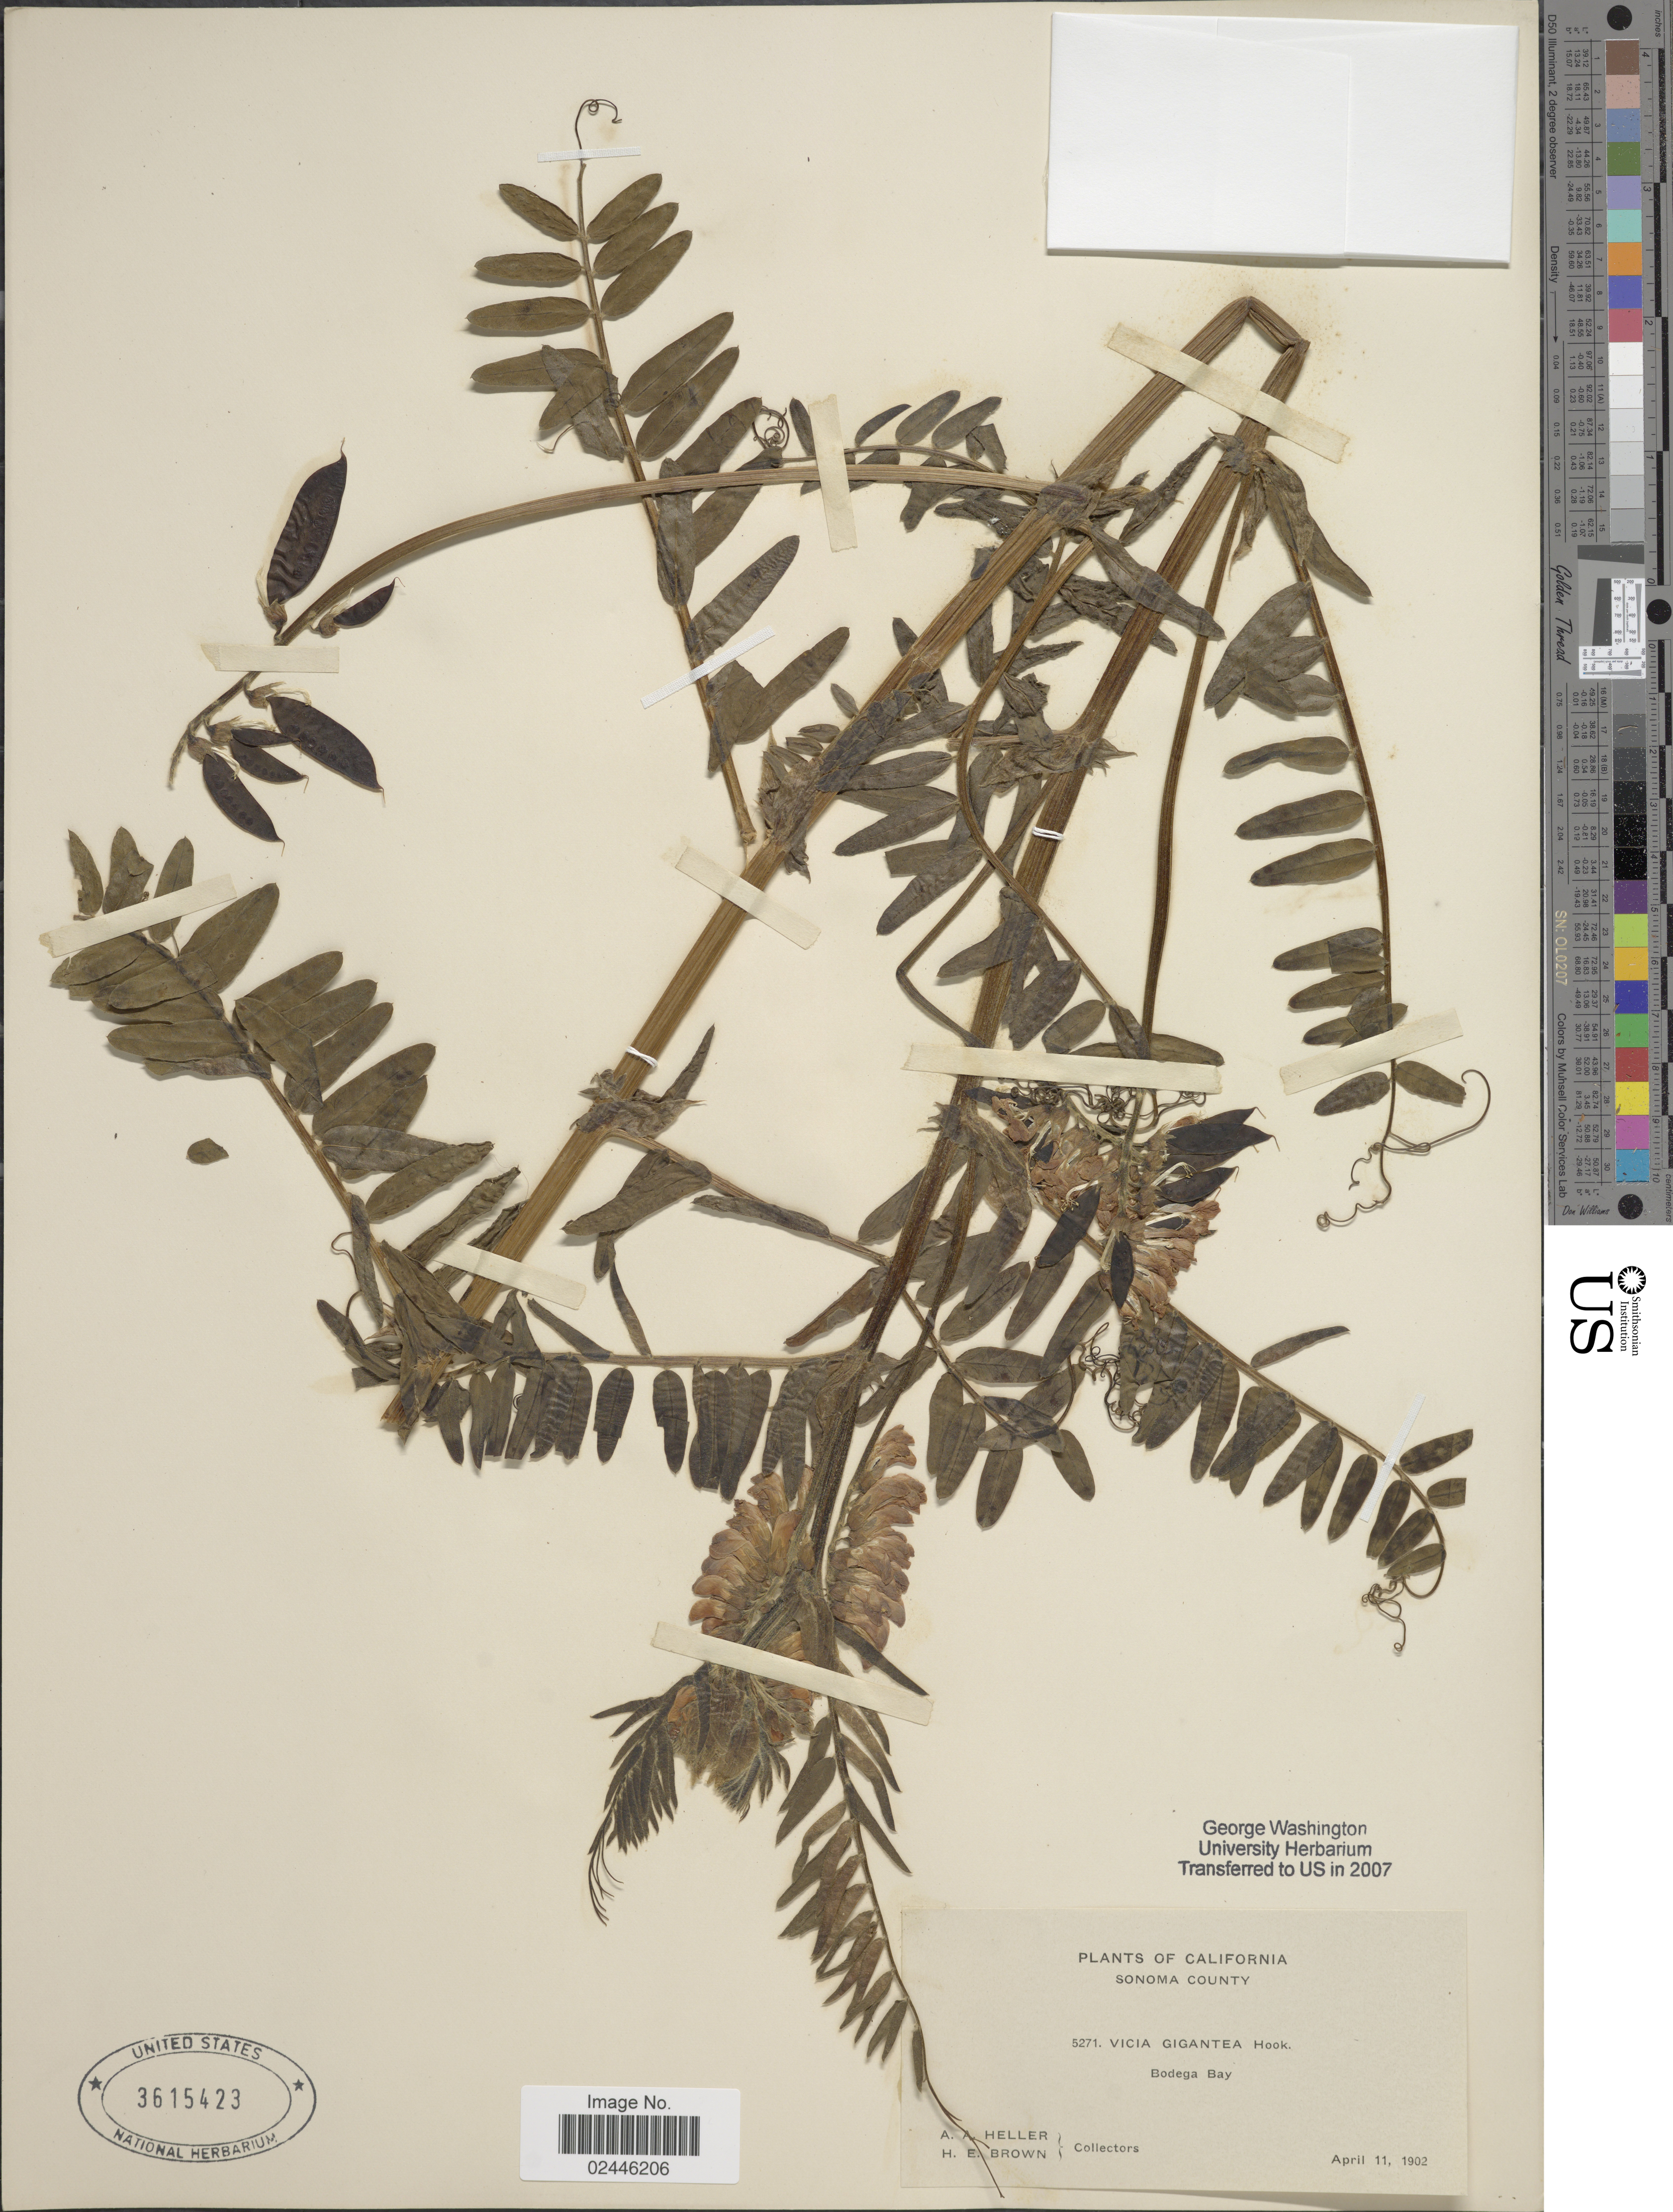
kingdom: Plantae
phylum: Tracheophyta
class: Magnoliopsida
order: Fabales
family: Fabaceae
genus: Vicia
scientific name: Vicia gigantea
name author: Bunge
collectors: A. A. Heller & H. E. Brown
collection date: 1902-04-11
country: United States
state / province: California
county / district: Sonoma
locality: Sonoma County. Bodega Bay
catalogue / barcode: US 3615423